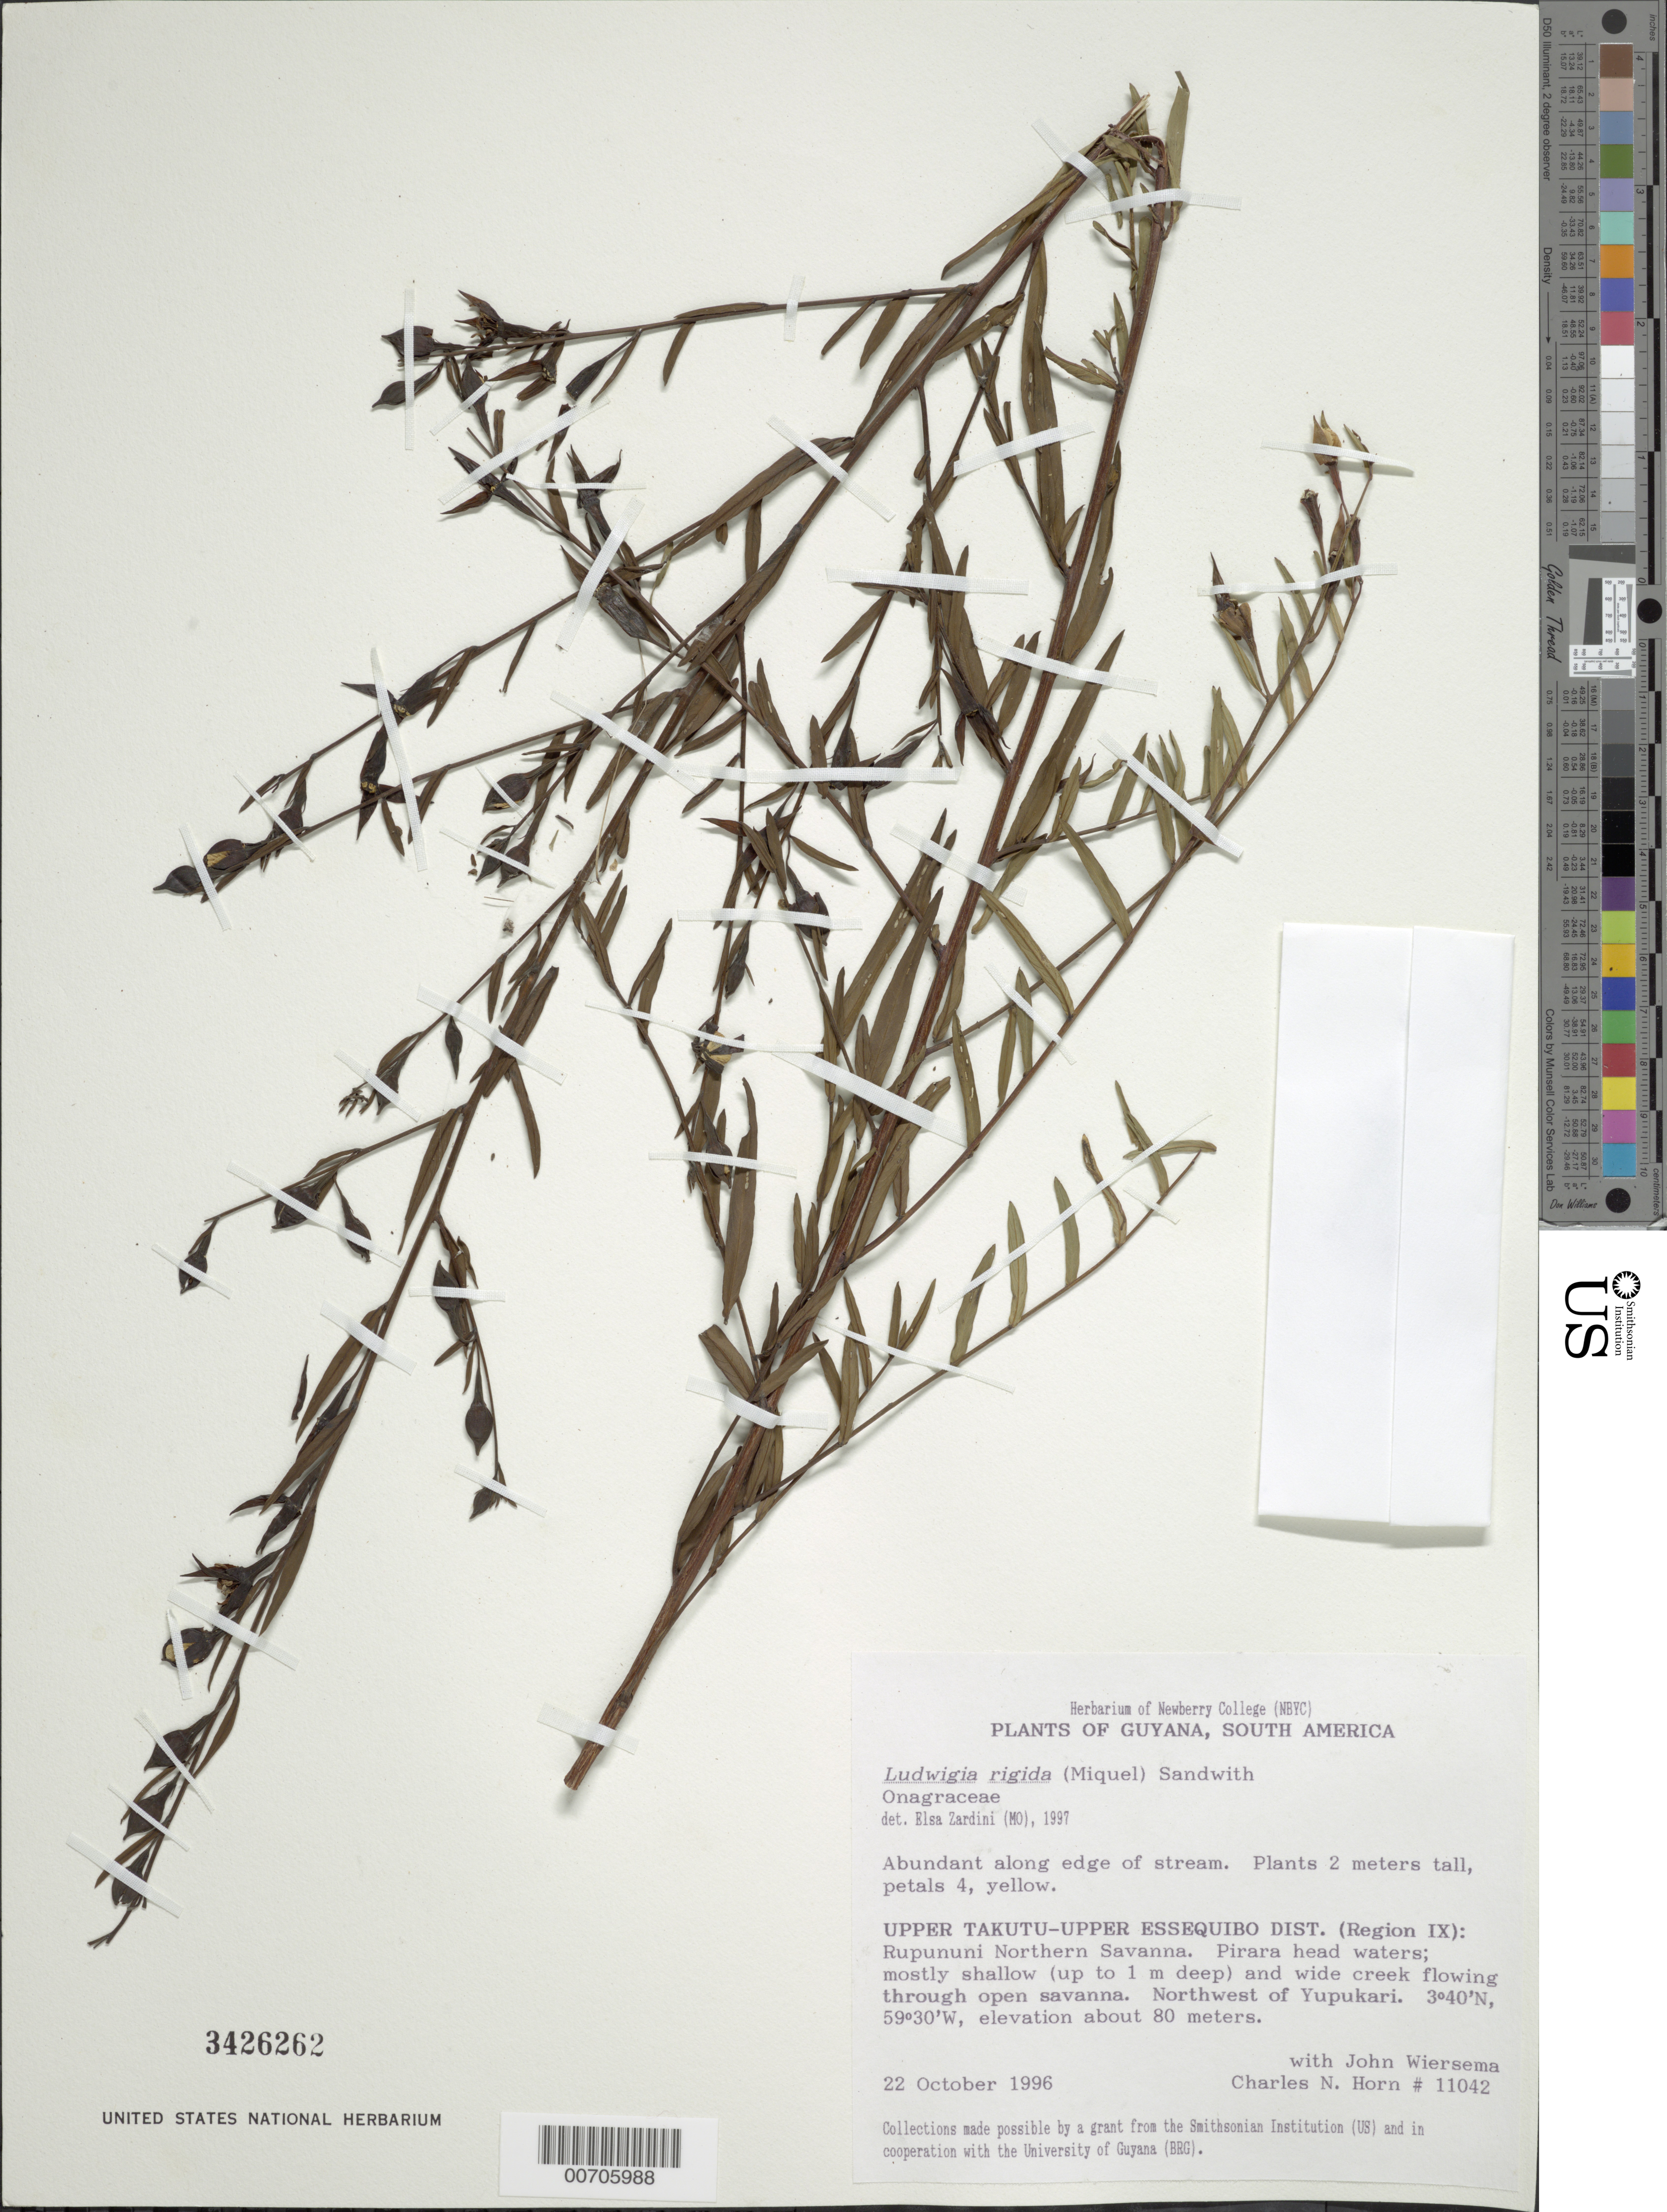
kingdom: Plantae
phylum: Tracheophyta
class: Magnoliopsida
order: Myrtales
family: Onagraceae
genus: Ludwigia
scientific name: Ludwigia rigida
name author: (Miq.) Sandwith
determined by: Zardini, E. M.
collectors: C. N. Horn & J. H. Wiersema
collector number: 11042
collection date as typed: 22-Oct-96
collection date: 1996-10-22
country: Guyana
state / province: U. Takutu-U. Essequibo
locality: Rupununi Northern Savanna, Pirara headwaters; NW of Yupukari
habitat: Along edge of stream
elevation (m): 80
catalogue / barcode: US 3426262